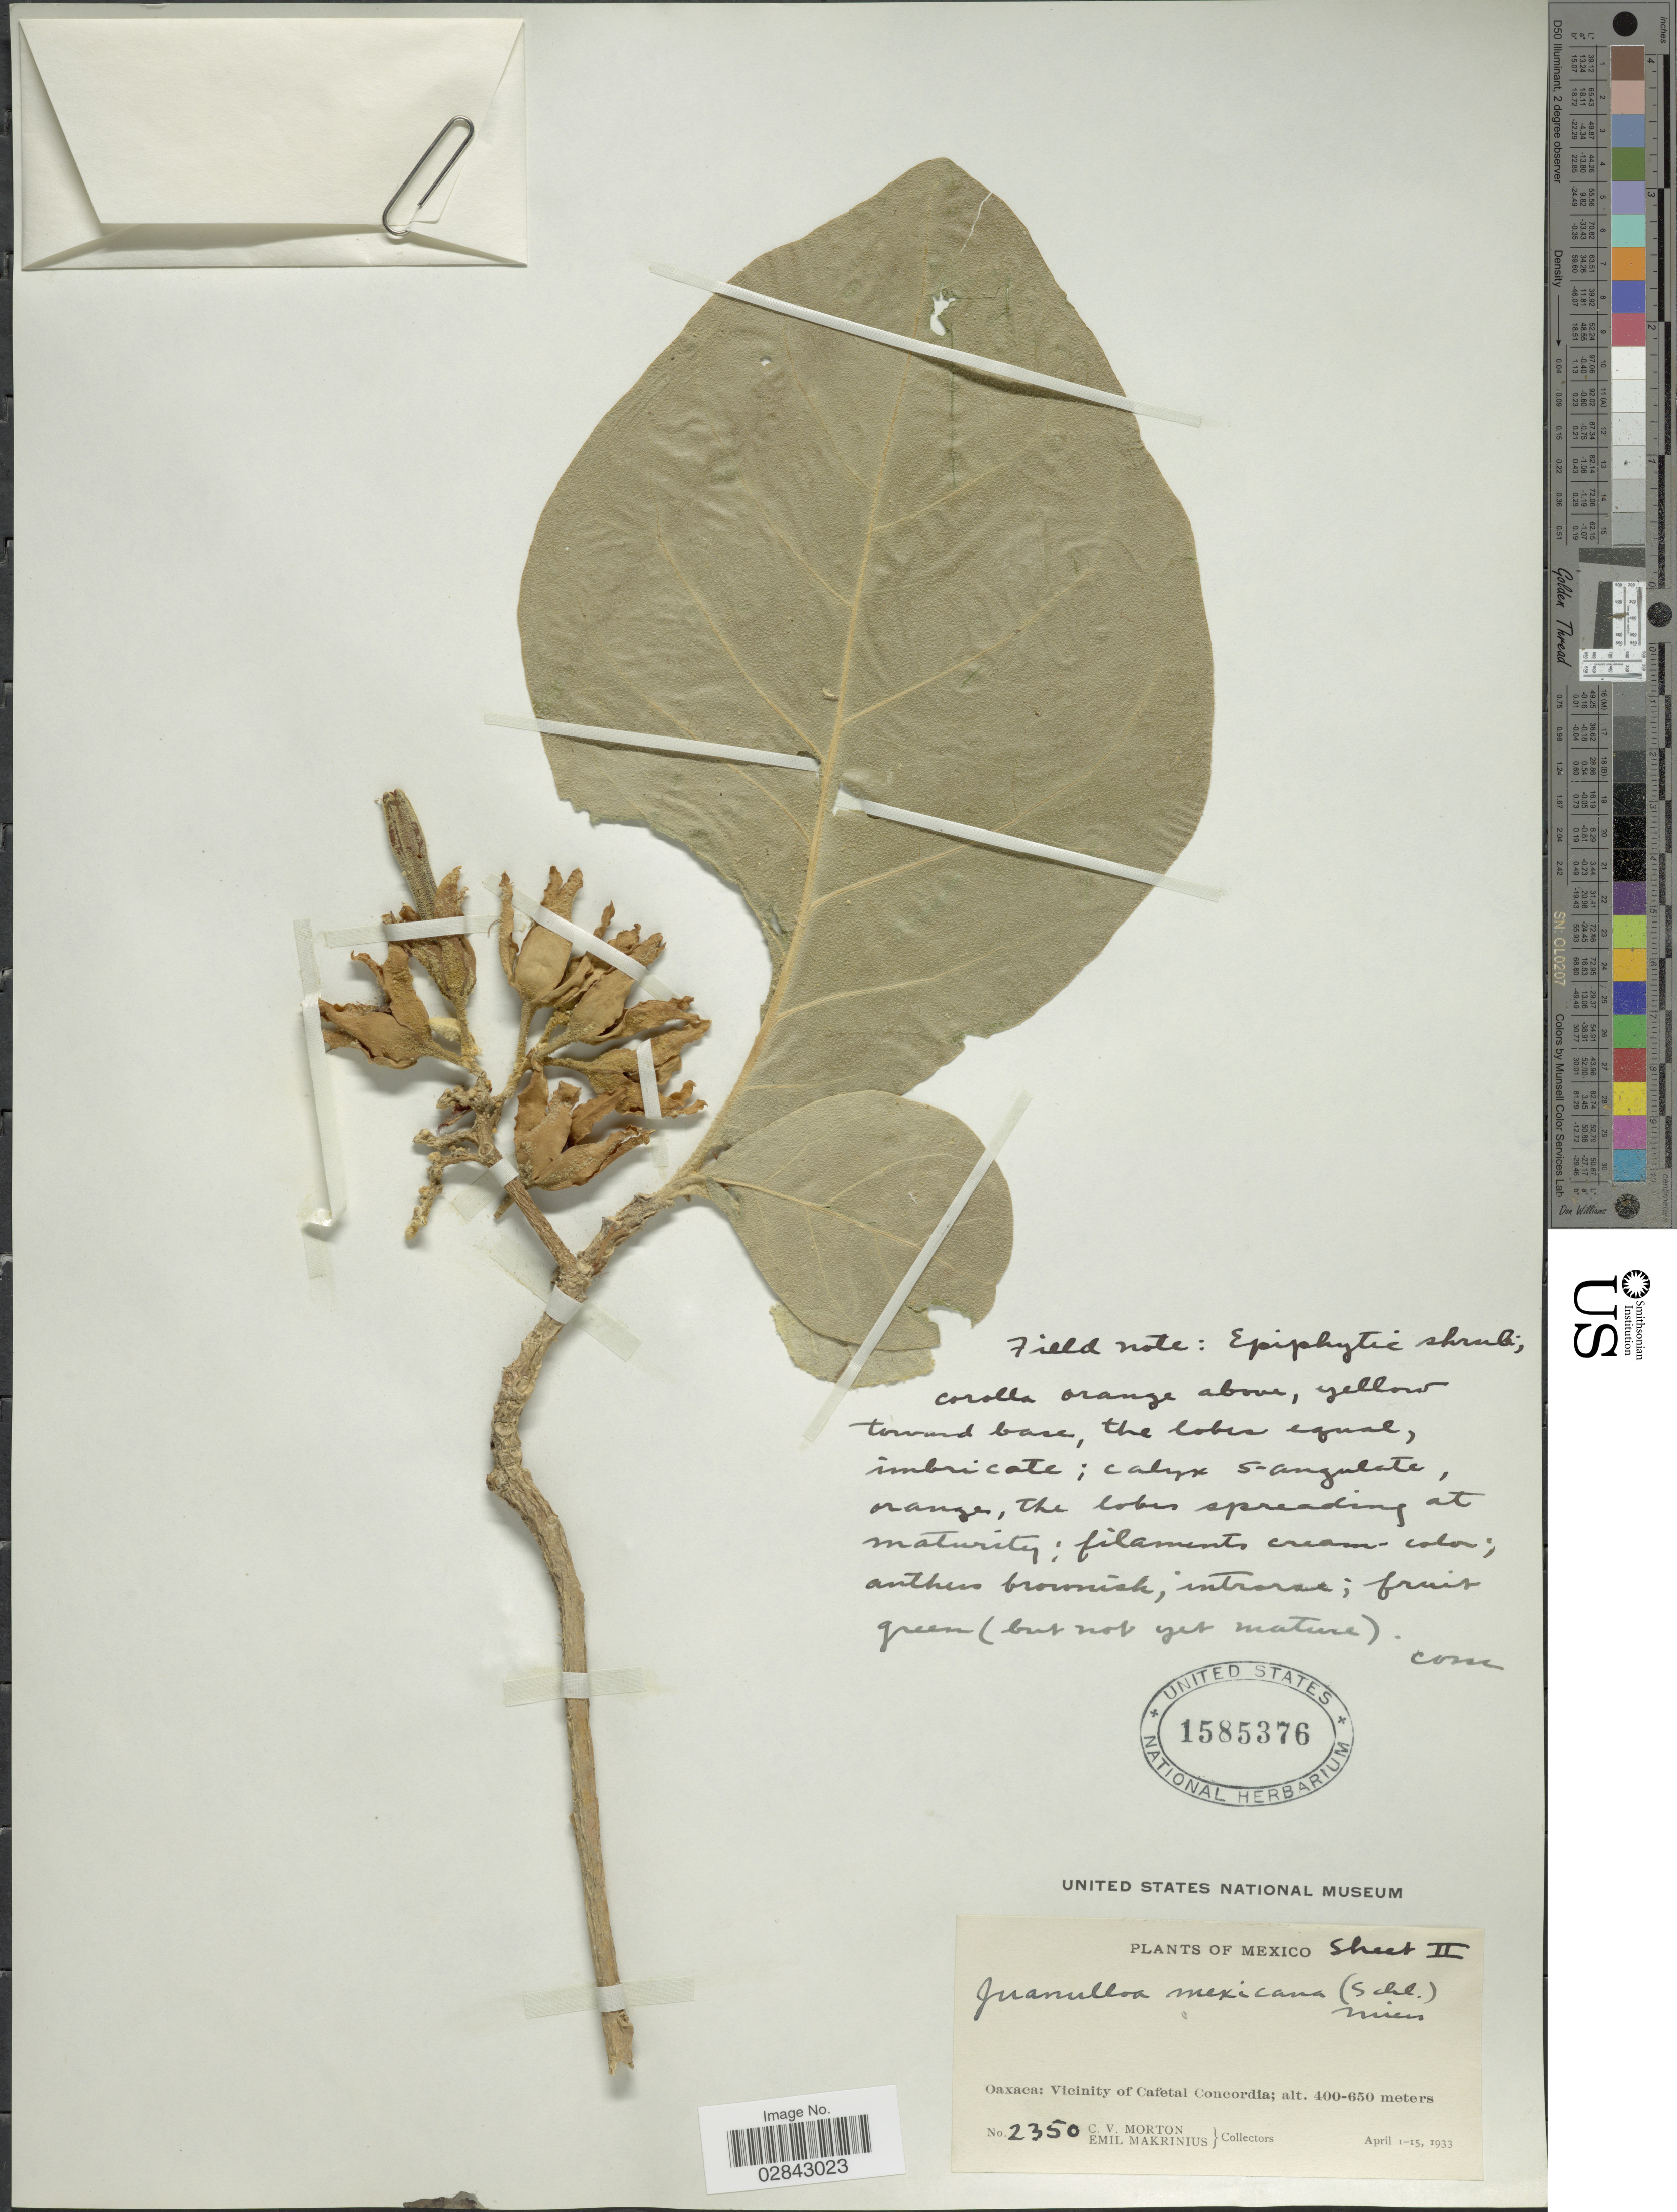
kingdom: Plantae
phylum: Tracheophyta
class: Magnoliopsida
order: Solanales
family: Solanaceae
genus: Juanulloa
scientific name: Juanulloa mexicana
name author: Miers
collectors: C. V. Morton & E. Makrinus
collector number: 2350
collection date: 1933-04-01/1933-04-15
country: Mexico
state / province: Oaxaca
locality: Vicinity of Cafetal Concordia.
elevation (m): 400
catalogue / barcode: US 1585376